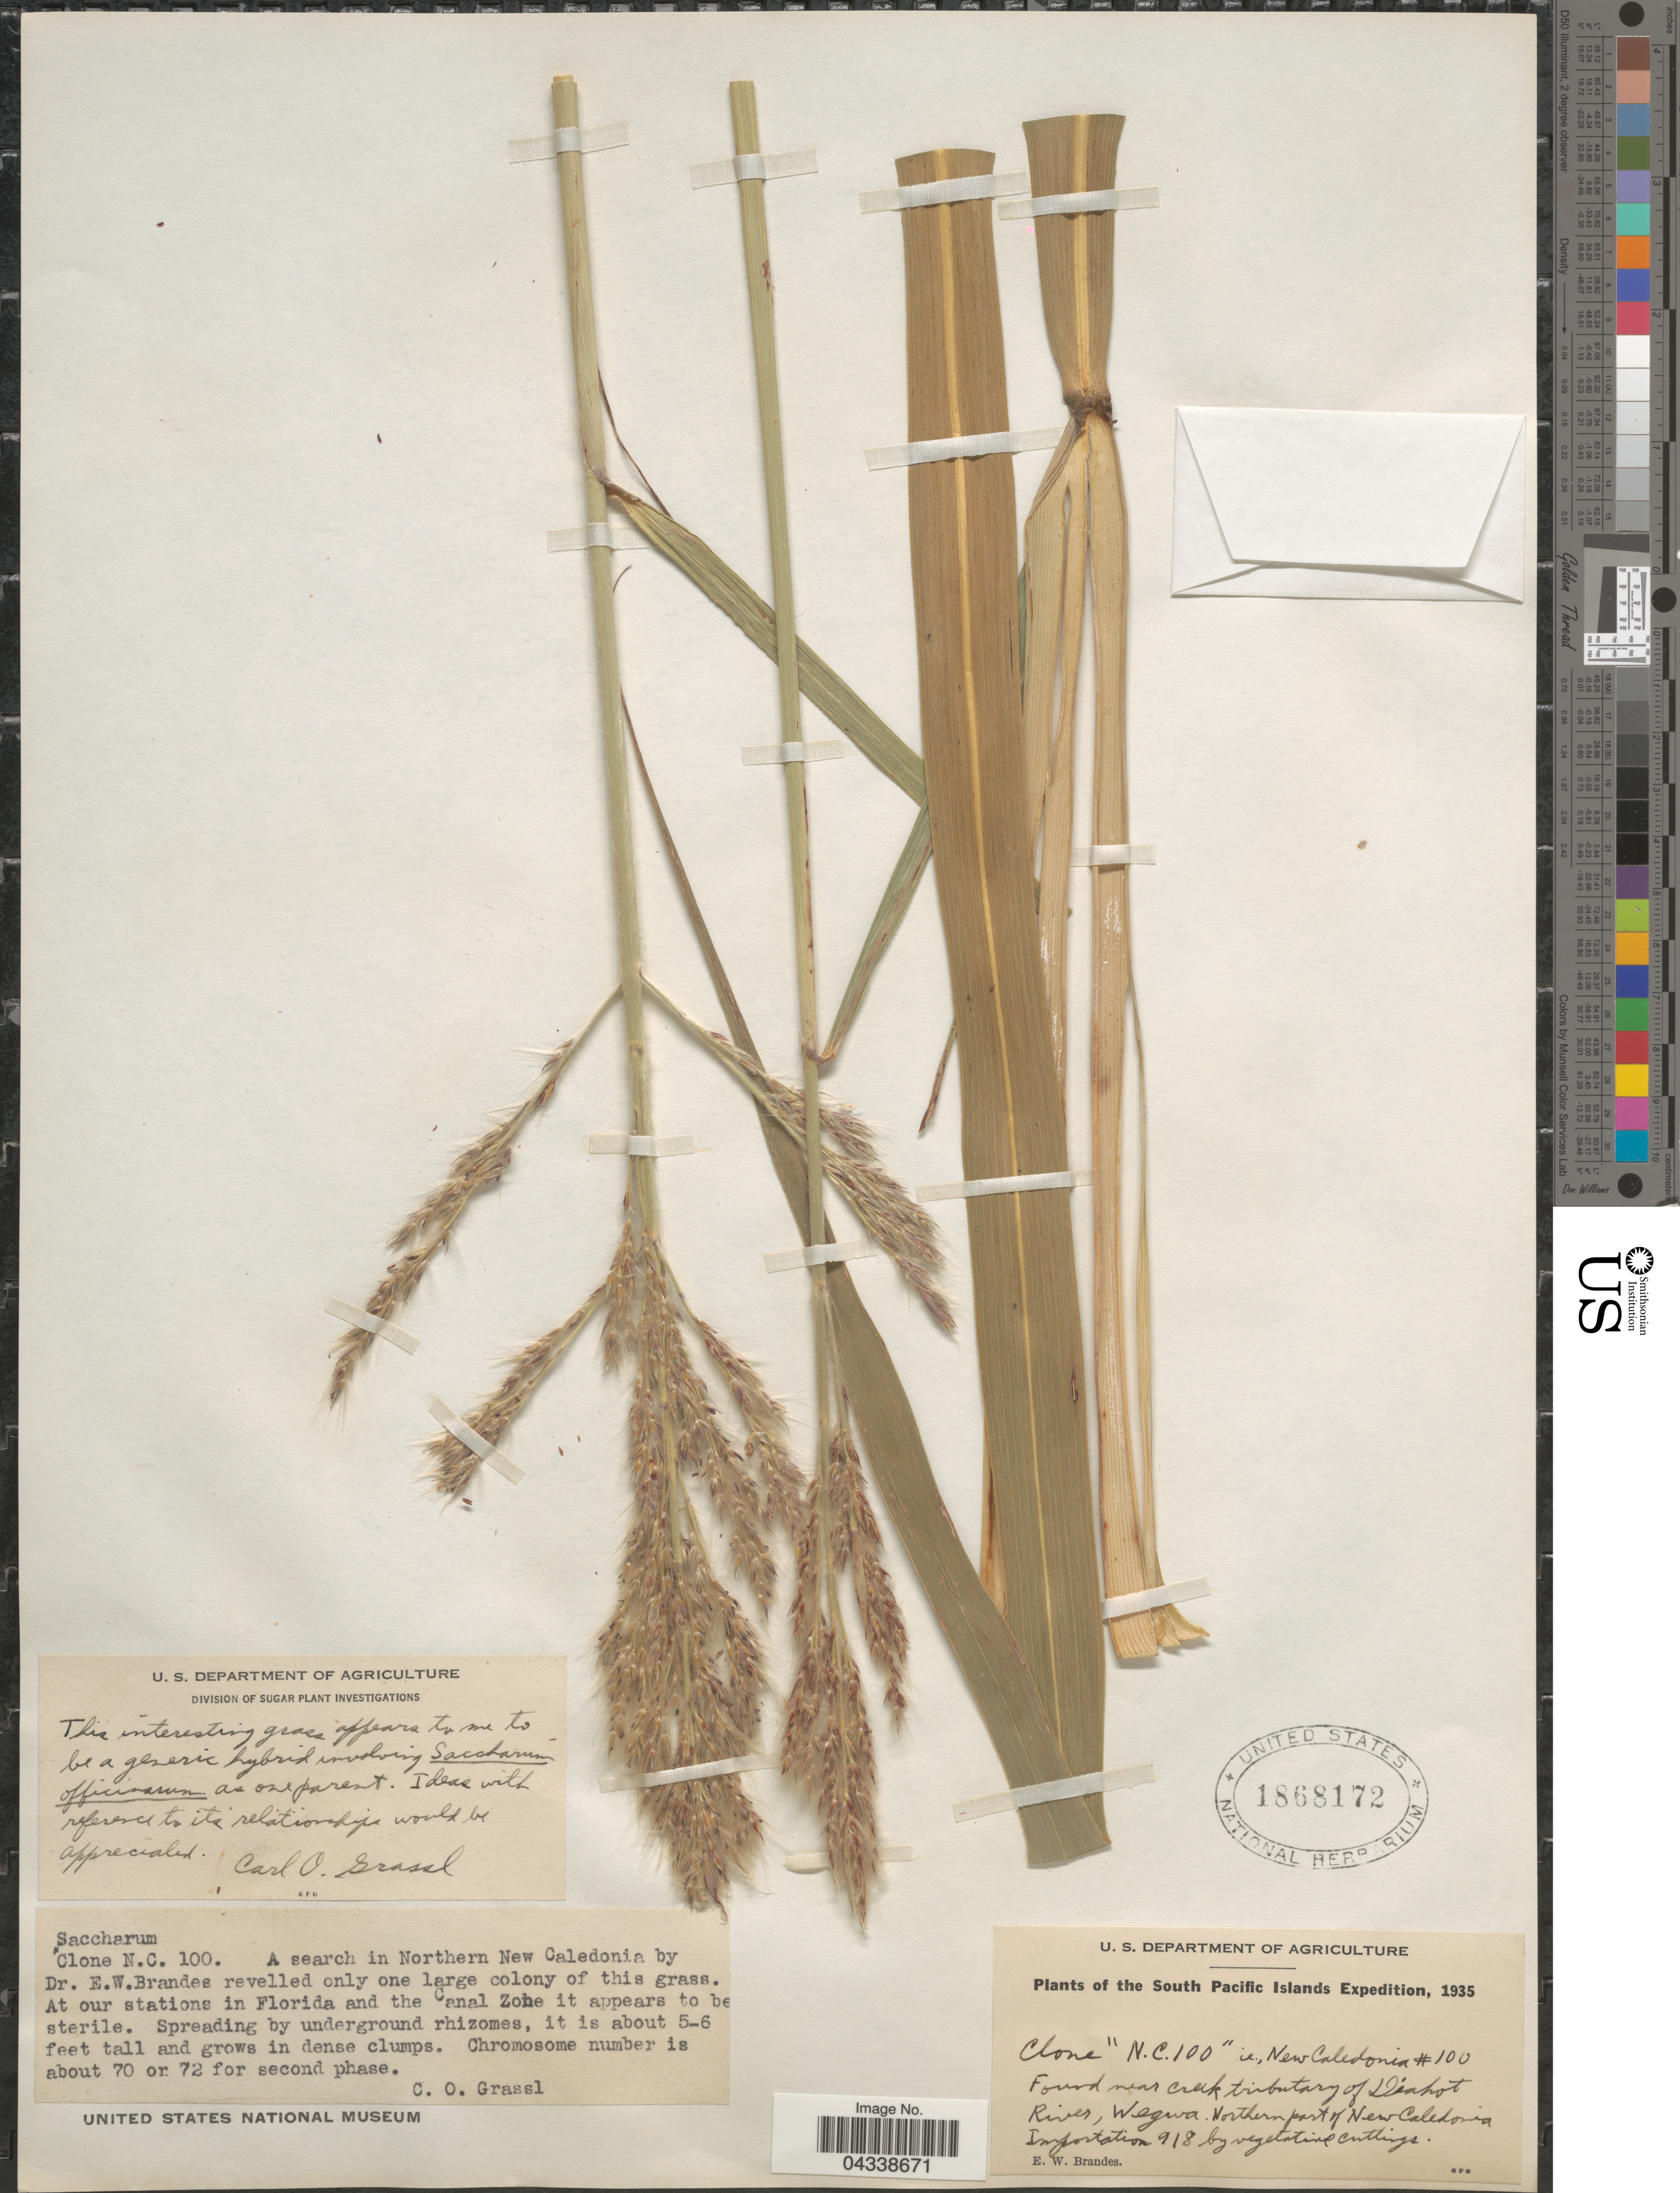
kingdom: Plantae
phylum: Tracheophyta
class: Liliopsida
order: Poales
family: Poaceae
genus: Saccharum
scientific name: Saccharum sp.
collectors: E. Brandes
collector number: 100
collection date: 1935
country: New Caledonia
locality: The South Pacific Islands Expedition, 1935. Near creek tributary of Diahot River, Wegwa. Northern part of New Caledonia.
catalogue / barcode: US 1868172